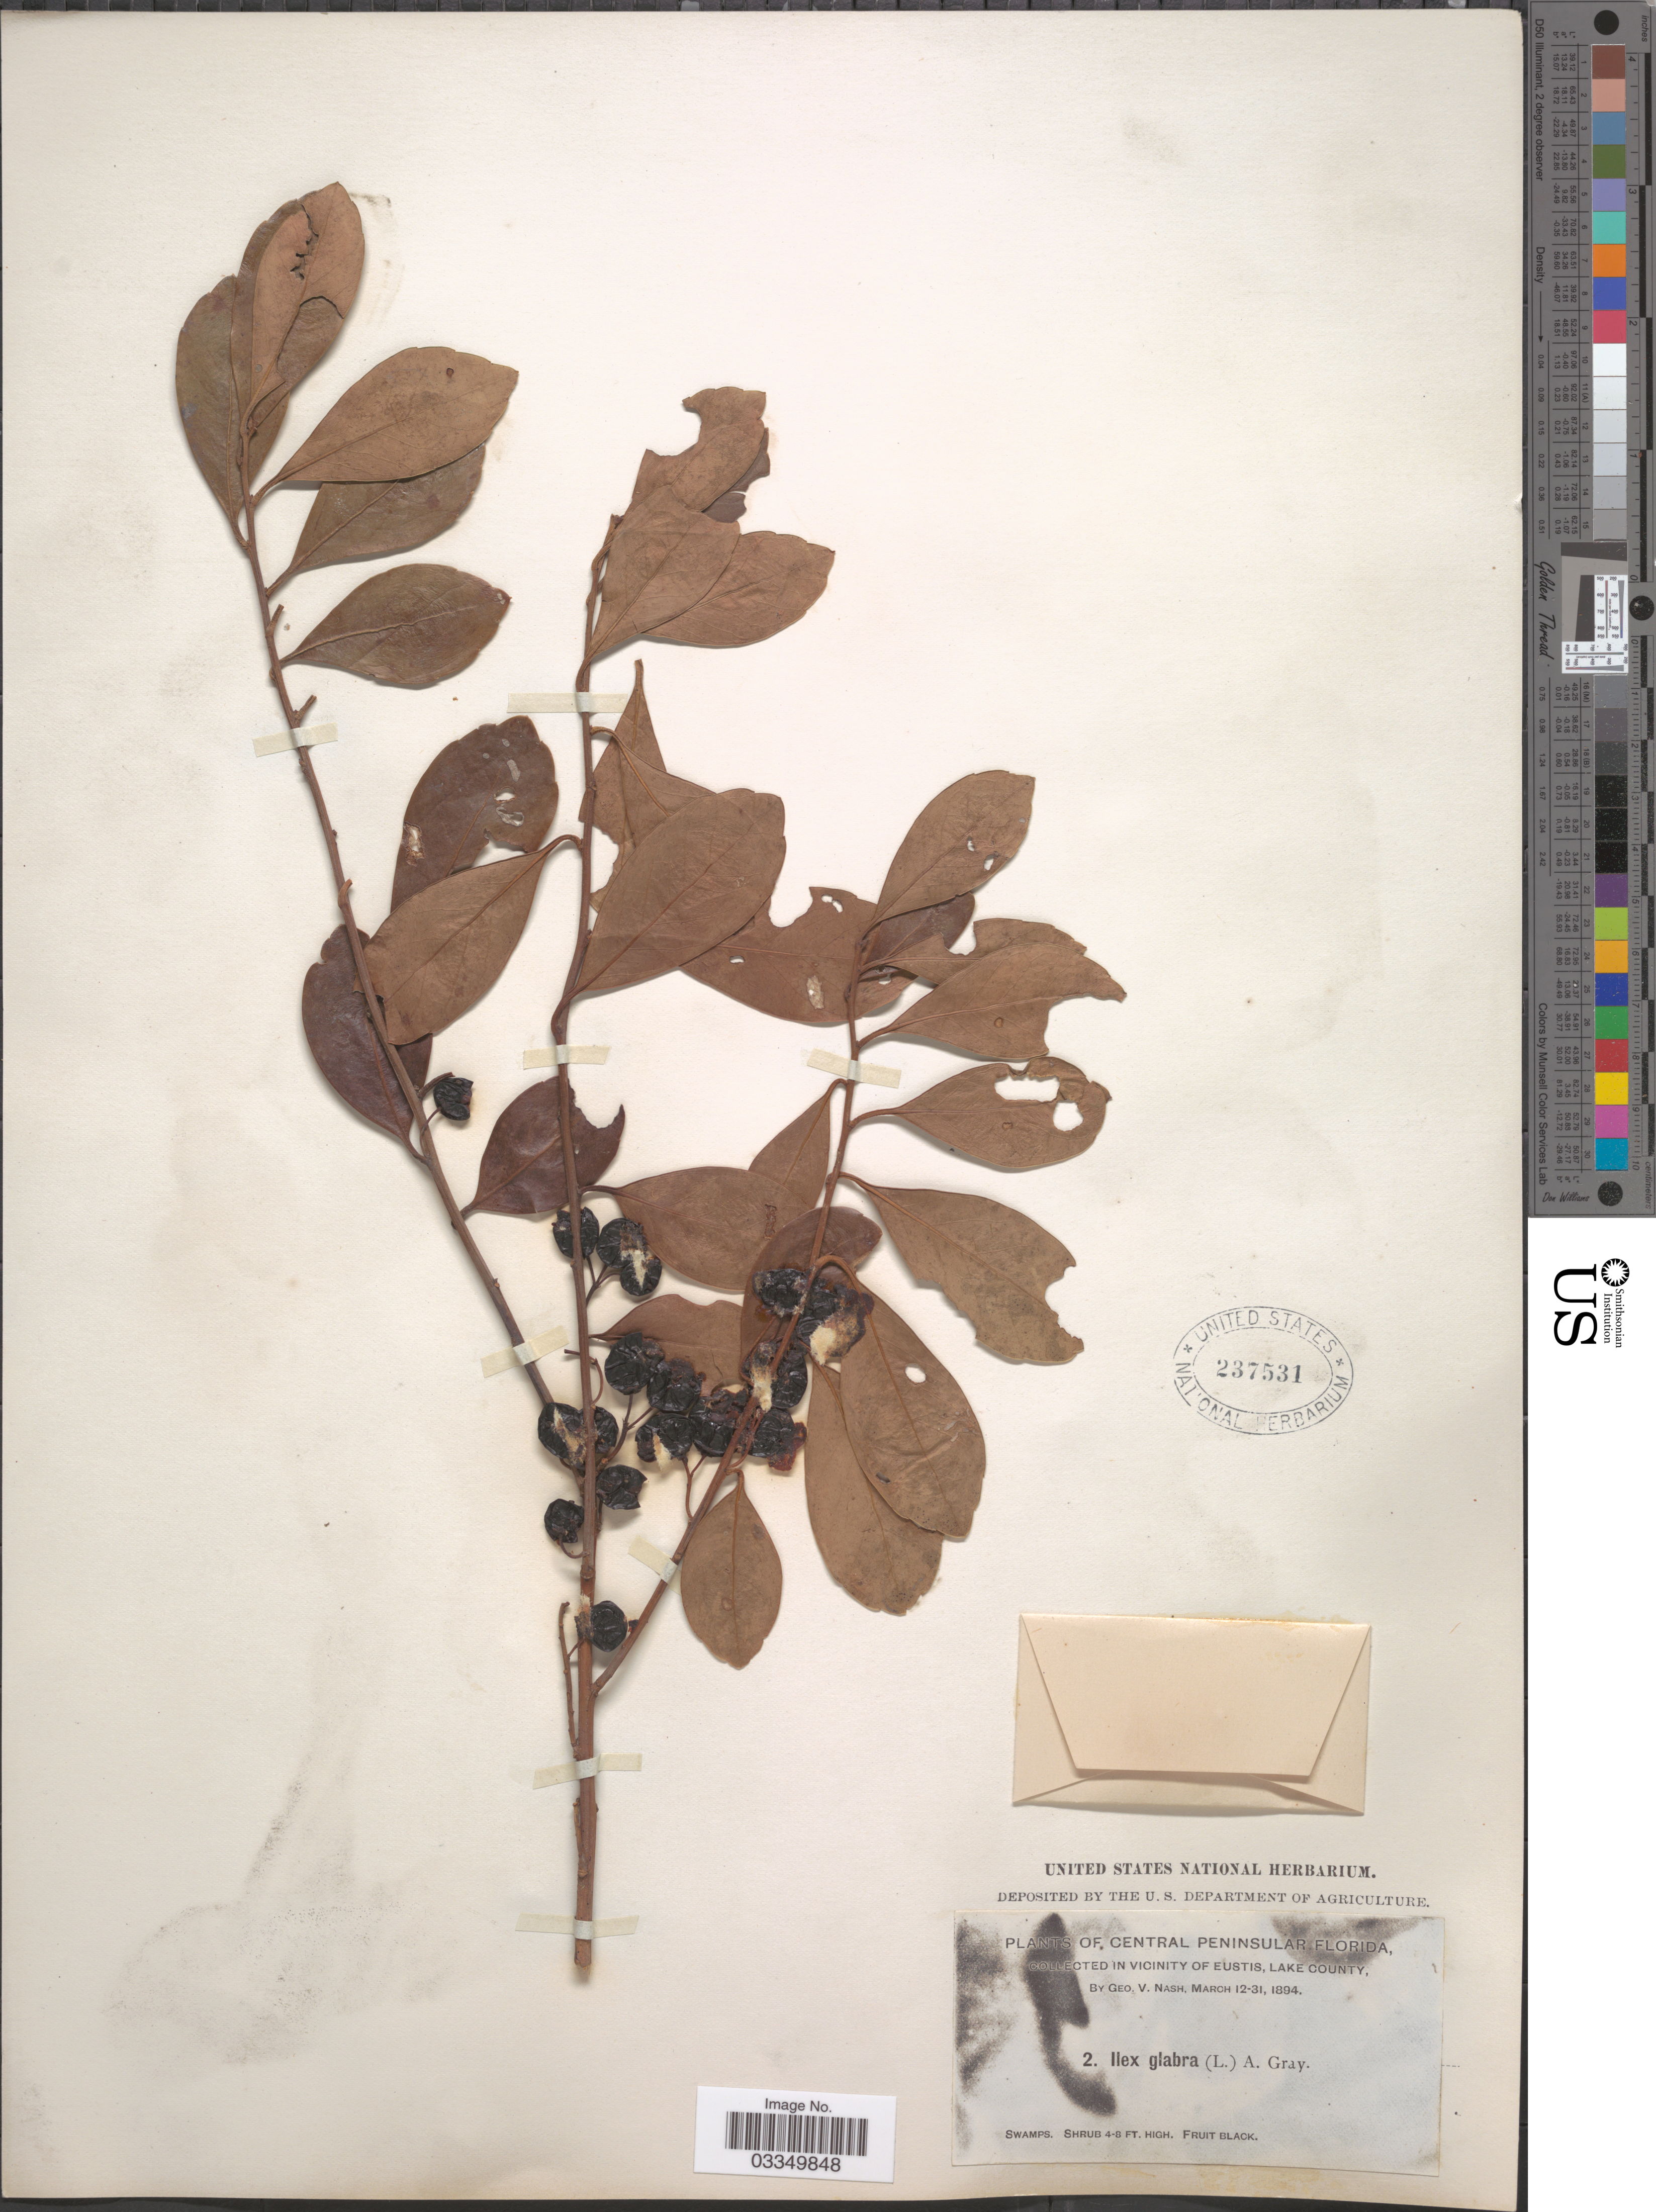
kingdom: Plantae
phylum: Tracheophyta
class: Magnoliopsida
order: Aquifoliales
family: Aquifoliaceae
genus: Ilex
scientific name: Ilex glabra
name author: (L.) A. Gray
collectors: G. V. Nash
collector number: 2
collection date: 1894-03-12/1894-03-31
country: United States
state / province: Florida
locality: Central Peninsular Florida. Vicinity of Eustis, Lake County.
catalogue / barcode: US 237531